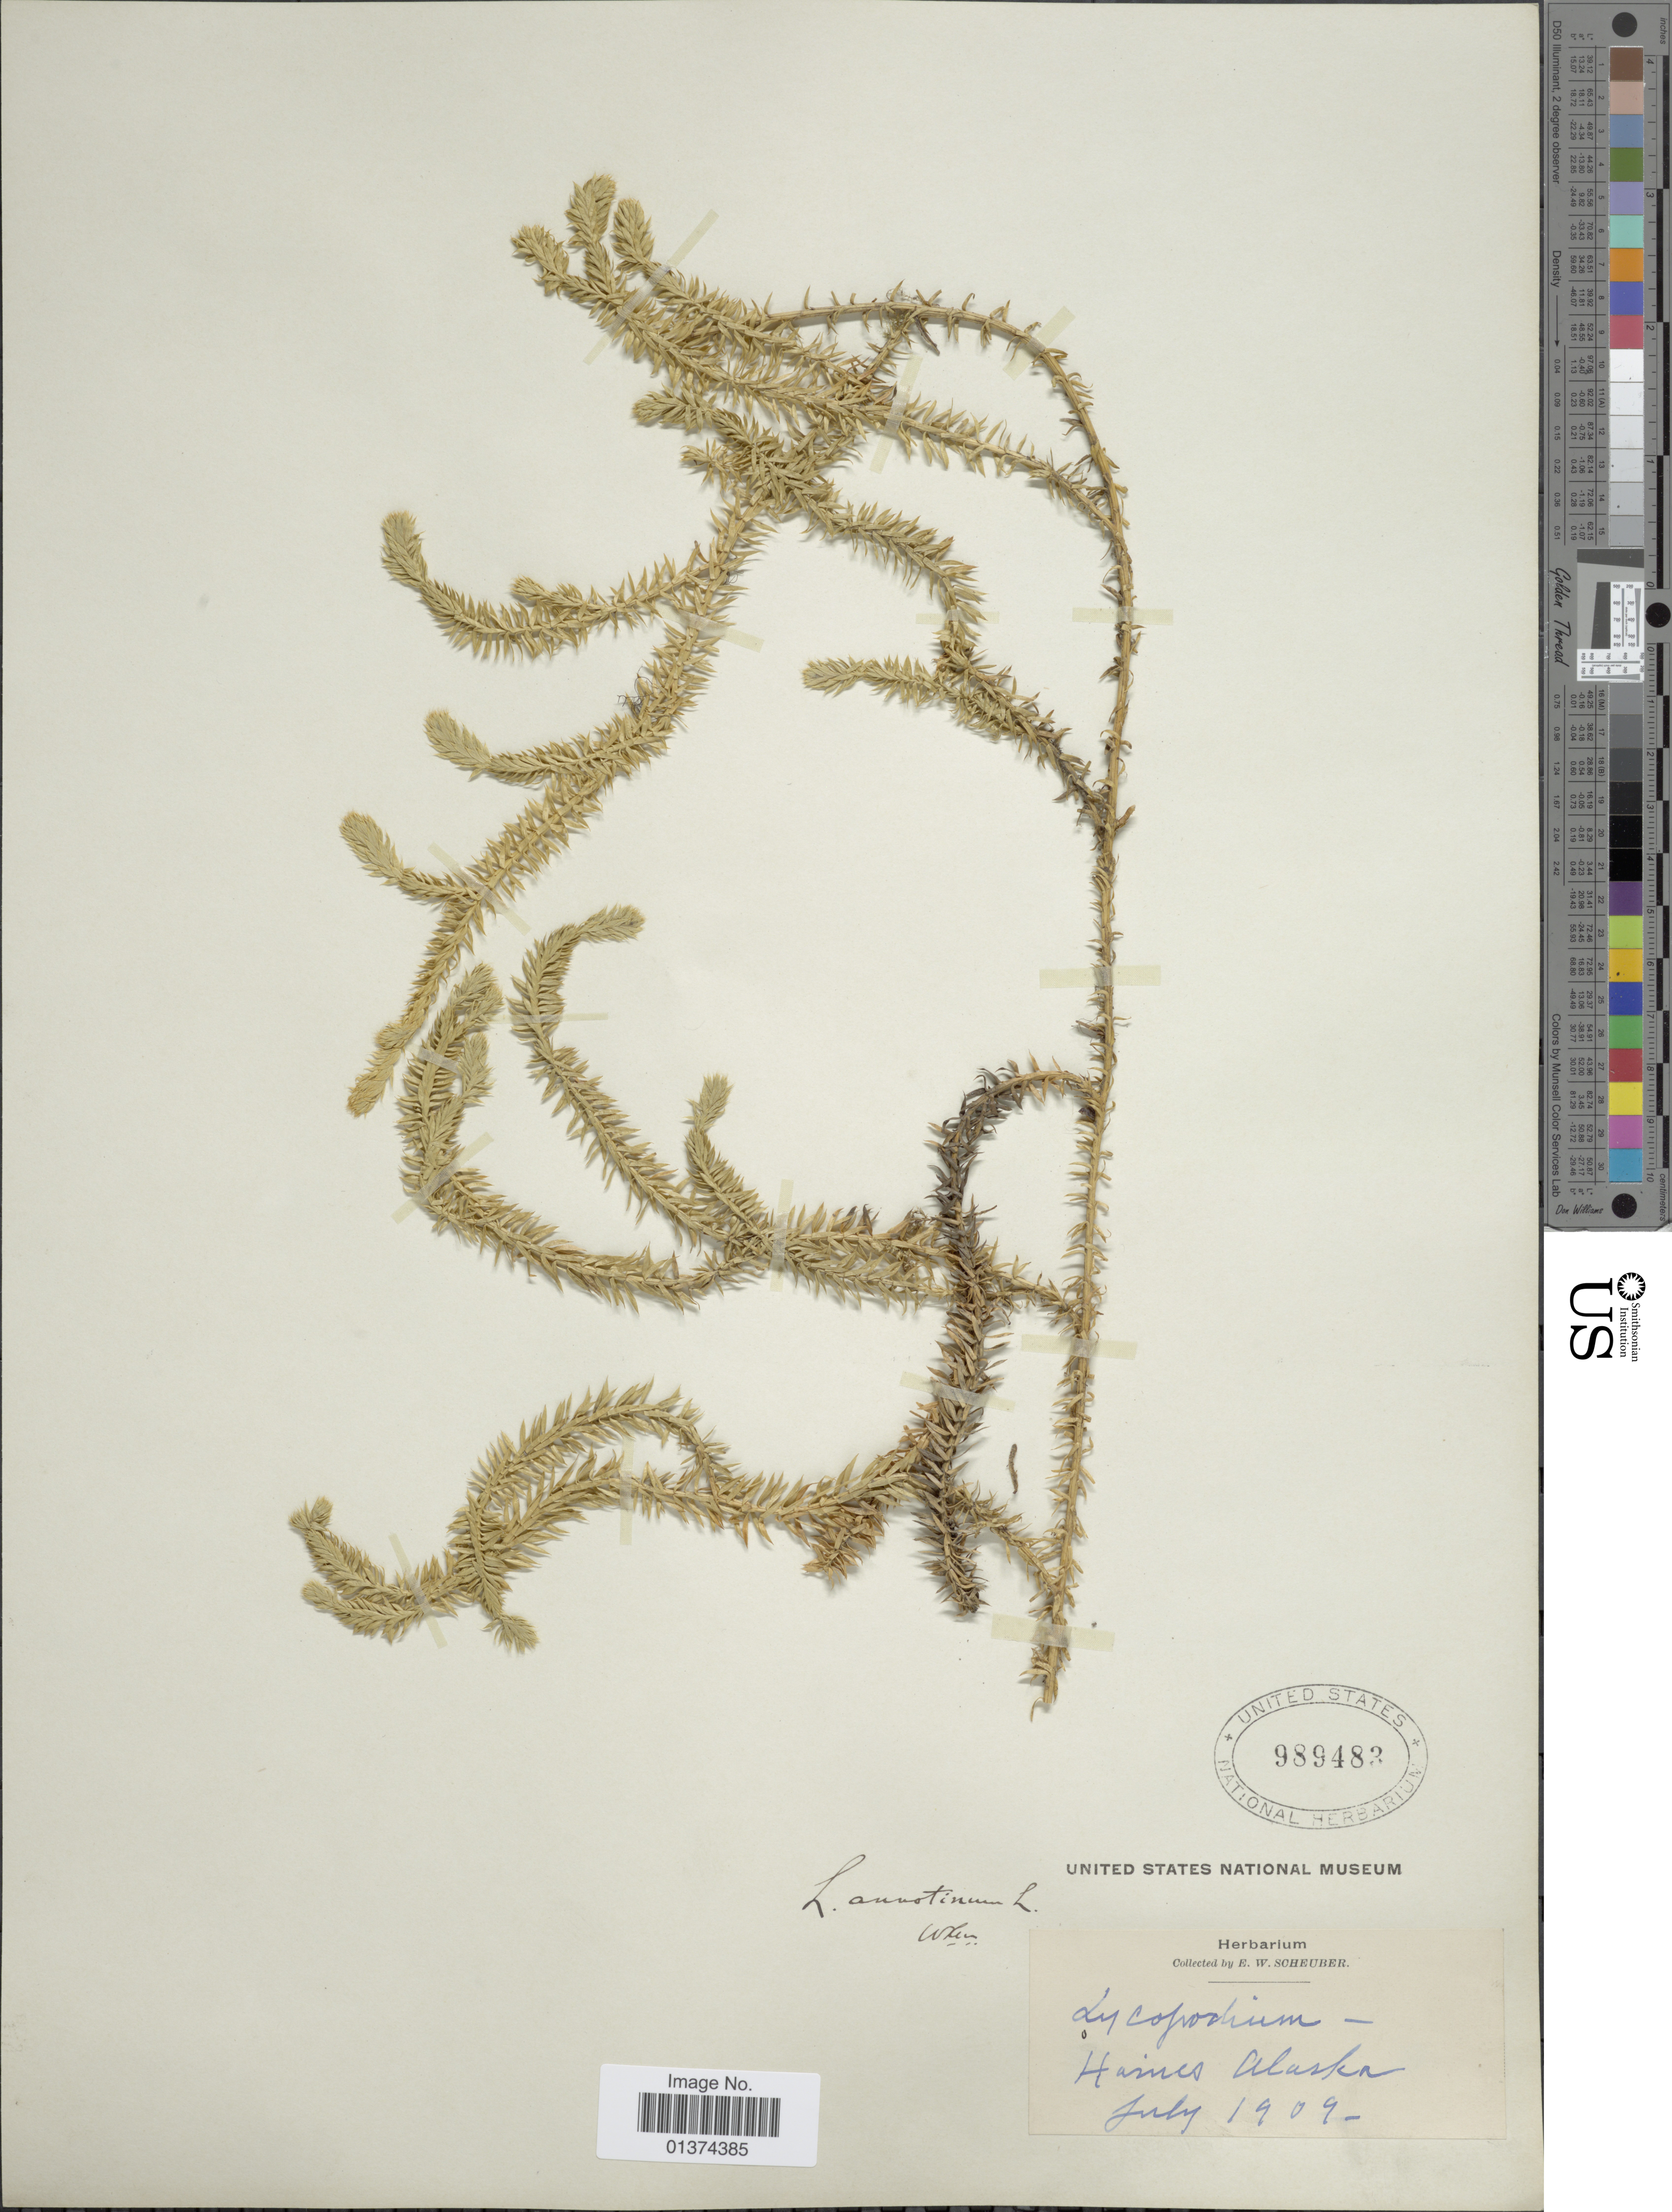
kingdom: Plantae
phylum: Tracheophyta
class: Lycopodiopsida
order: Lycopodiales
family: Lycopodiaceae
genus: Spinulum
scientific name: Spinulum annotinum subsp. annotinum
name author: (L.) A. Haines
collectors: E. Scheuber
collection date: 1909-07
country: United States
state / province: Alaska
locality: Haines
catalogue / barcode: US 989483